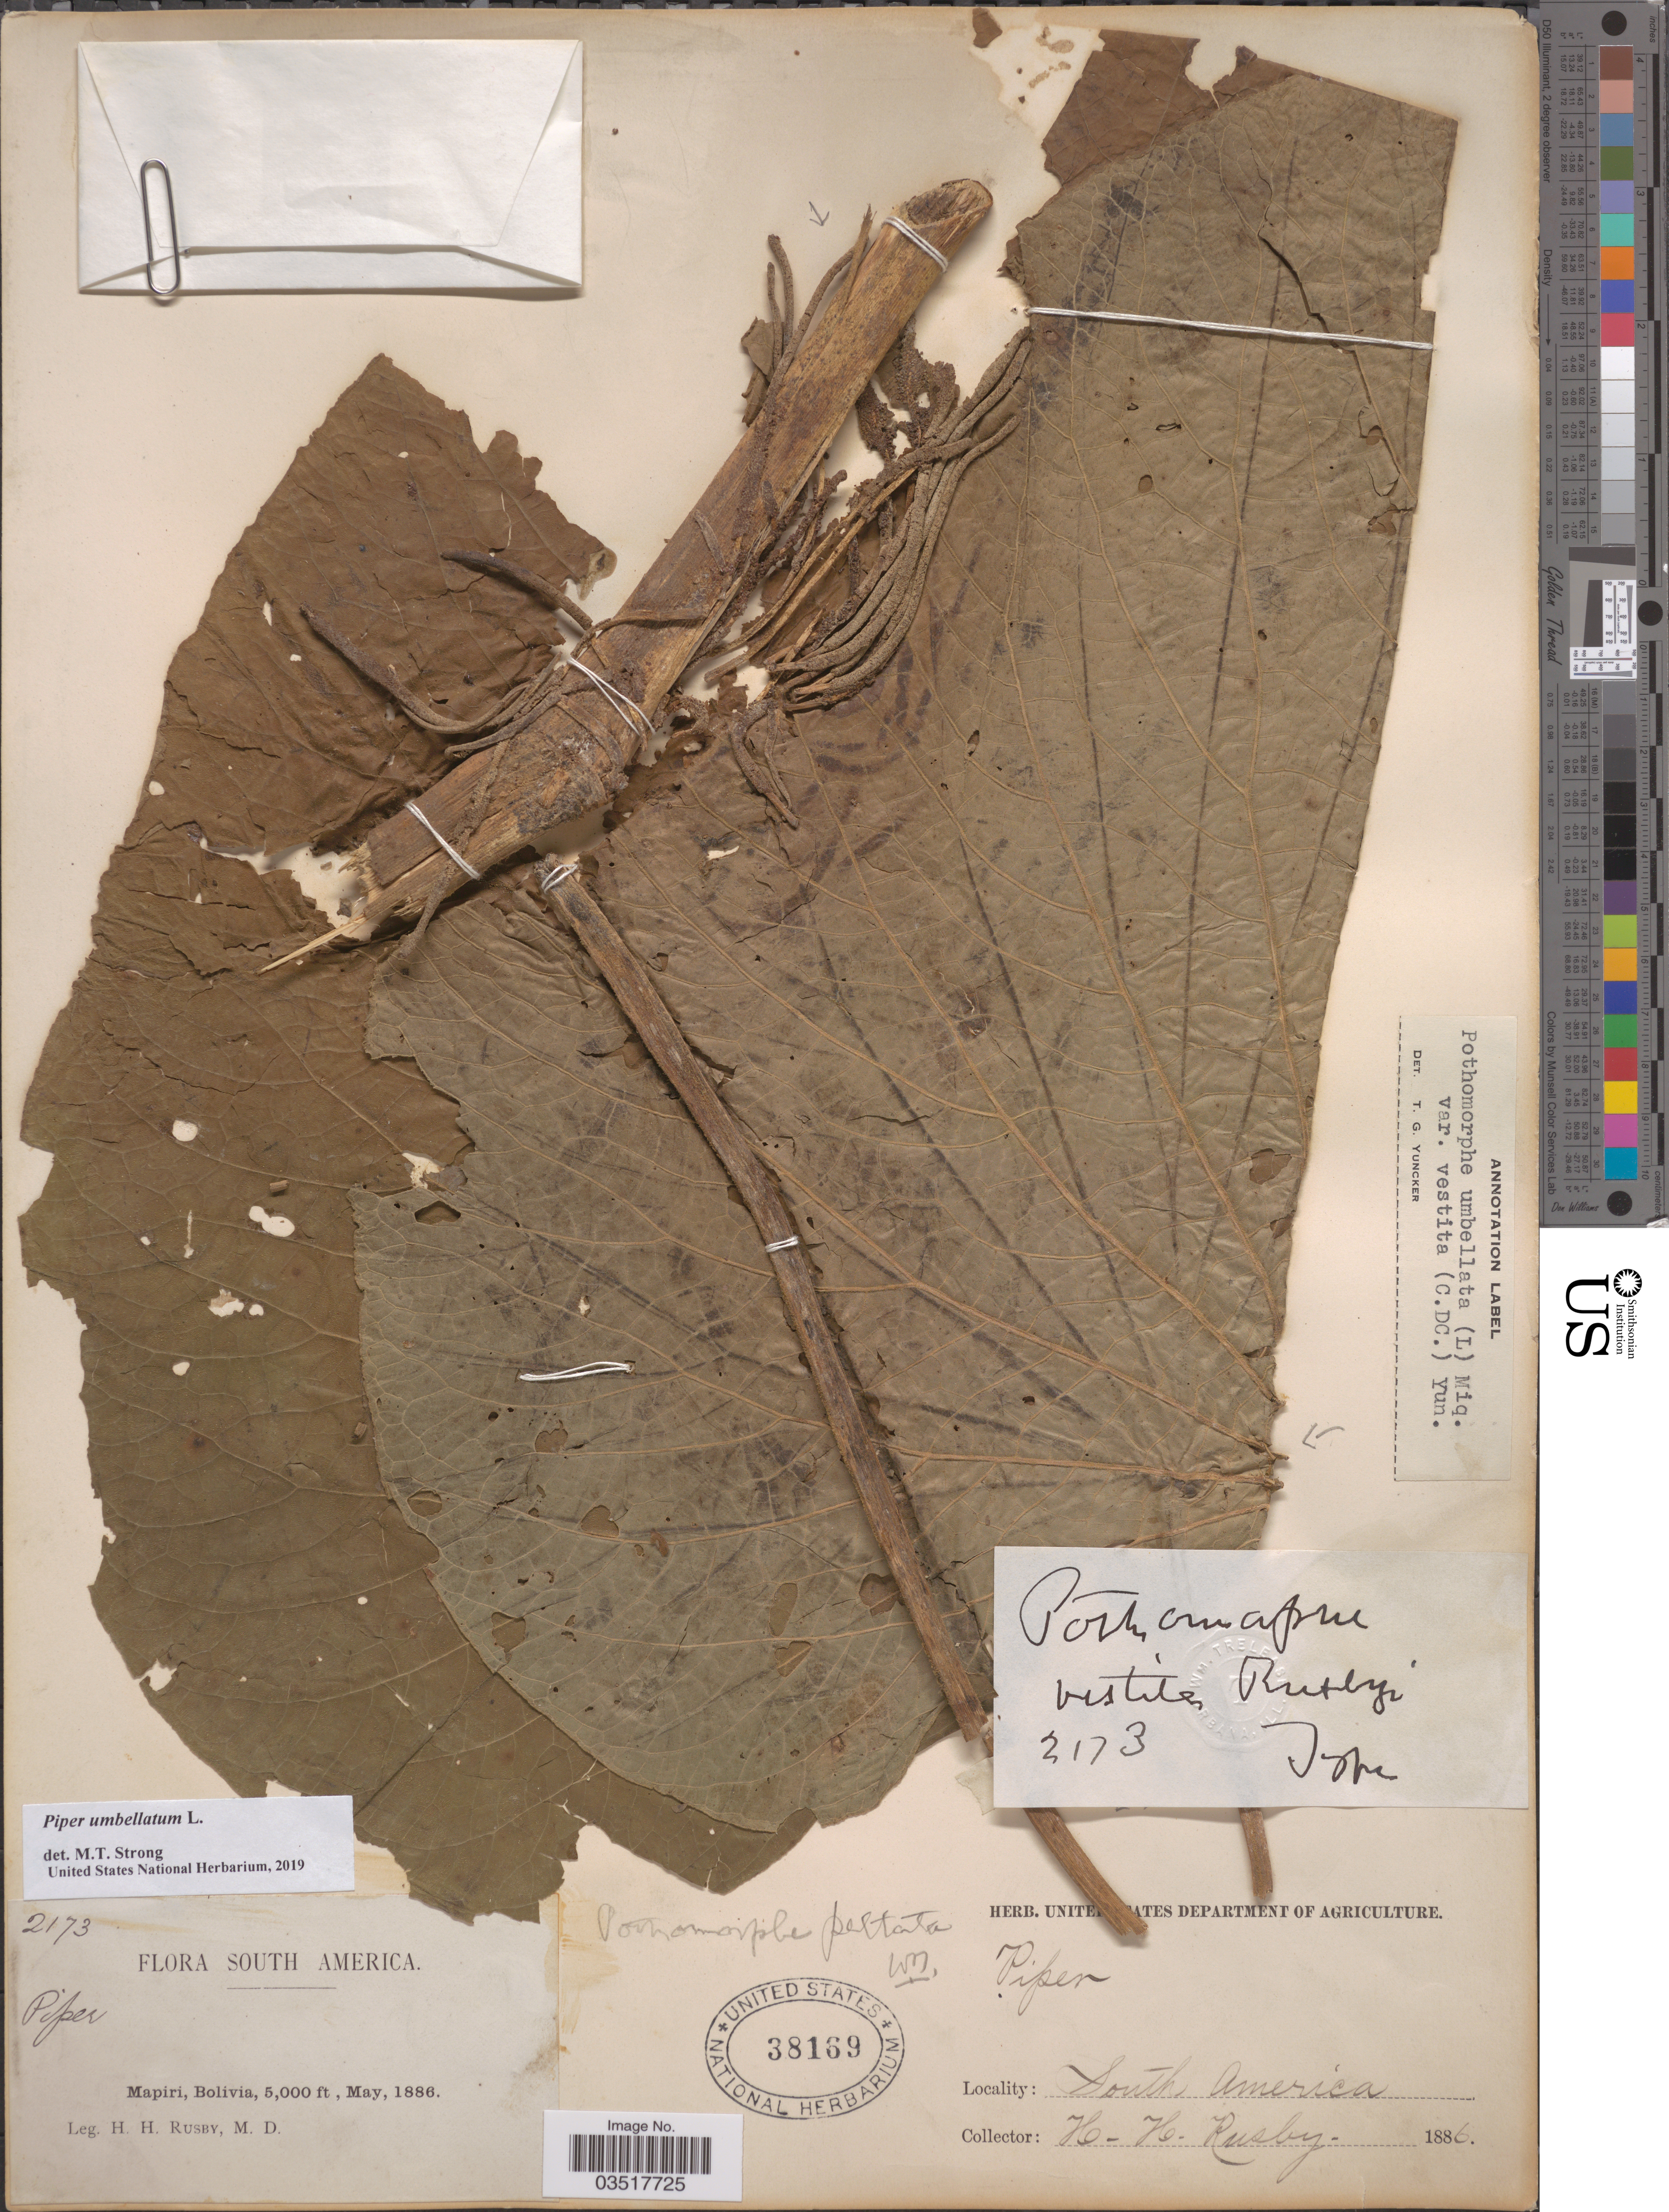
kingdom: Plantae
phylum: Tracheophyta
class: Magnoliopsida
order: Piperales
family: Piperaceae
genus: Piper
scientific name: Piper umbellatum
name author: L.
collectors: H. H. Rusby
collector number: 2173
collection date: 1886-05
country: Bolivia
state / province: La Páz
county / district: Larecaja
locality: Mapiri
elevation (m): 1524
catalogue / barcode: US 38169